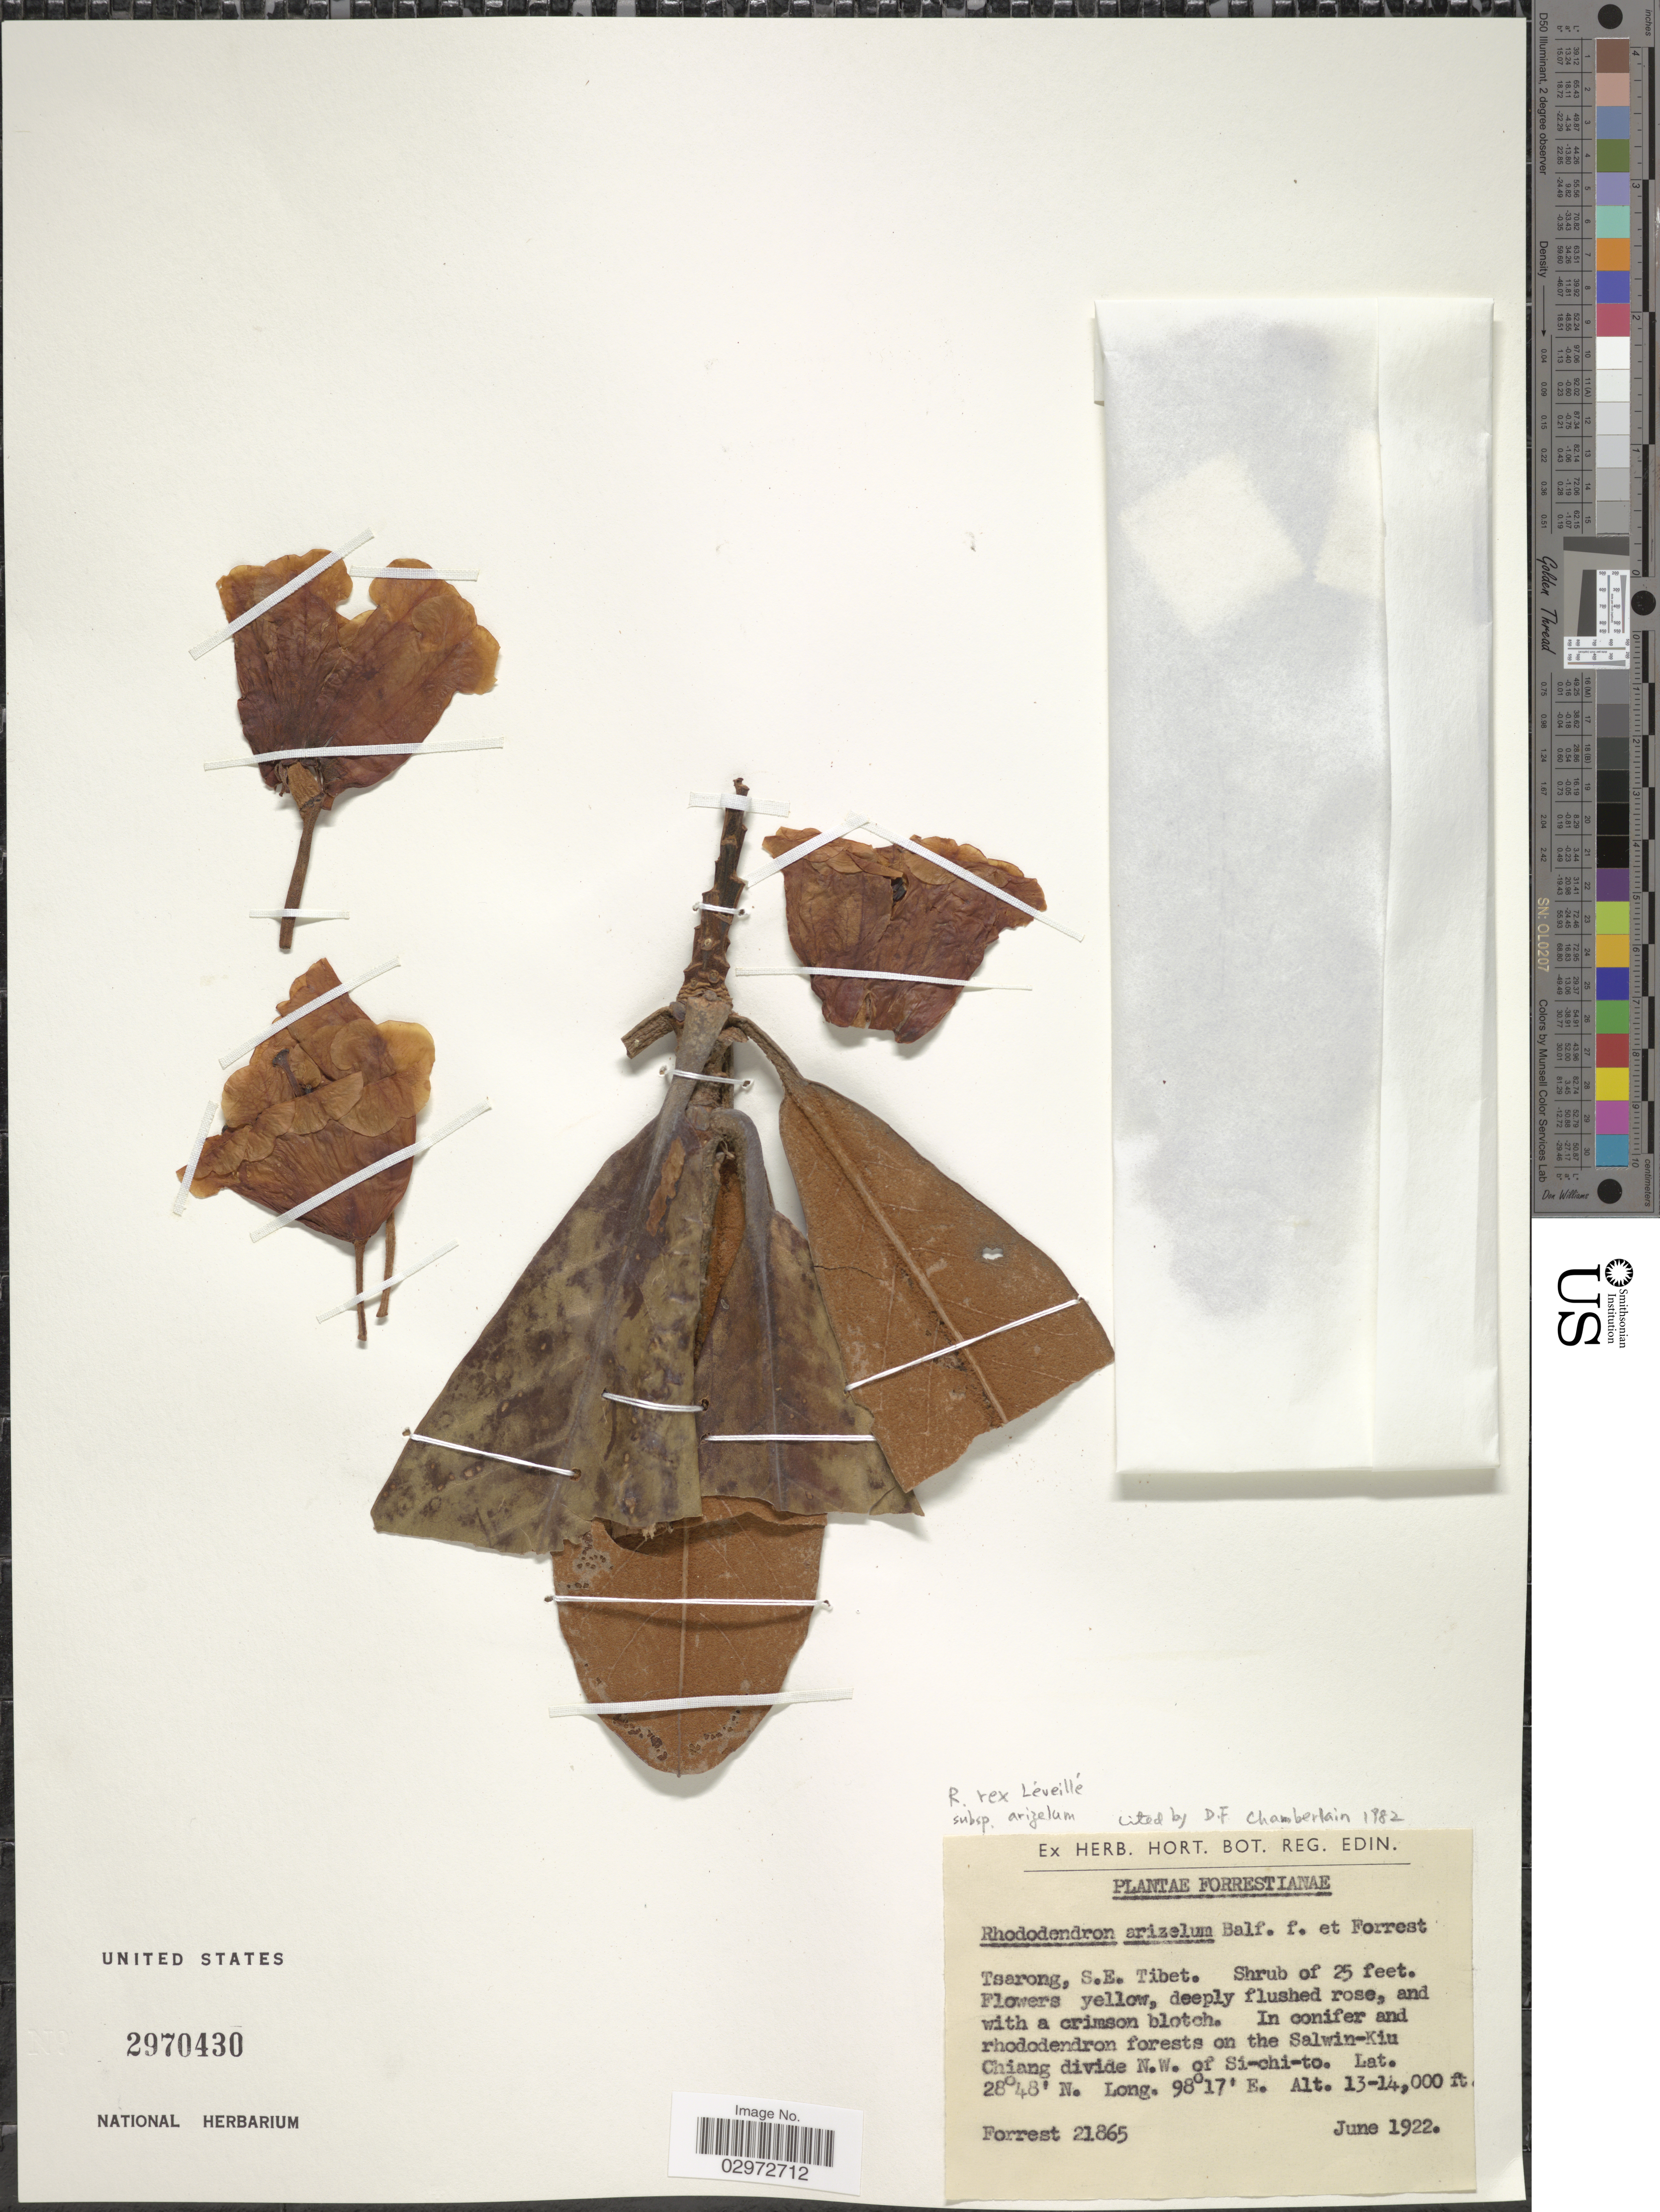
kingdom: Plantae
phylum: Tracheophyta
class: Magnoliopsida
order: Ericales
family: Ericaceae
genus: Rhododendron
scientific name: Rhododendron rex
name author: H. Lév.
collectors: -. Forrest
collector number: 21865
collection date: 1922-06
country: China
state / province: Xizang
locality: Tsarong, S.E. Tibet. In conifer and rhododendron forests on the Salwin-Kiu Chiang divide N.W. of Si-chi-to.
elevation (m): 3962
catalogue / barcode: US 2970430